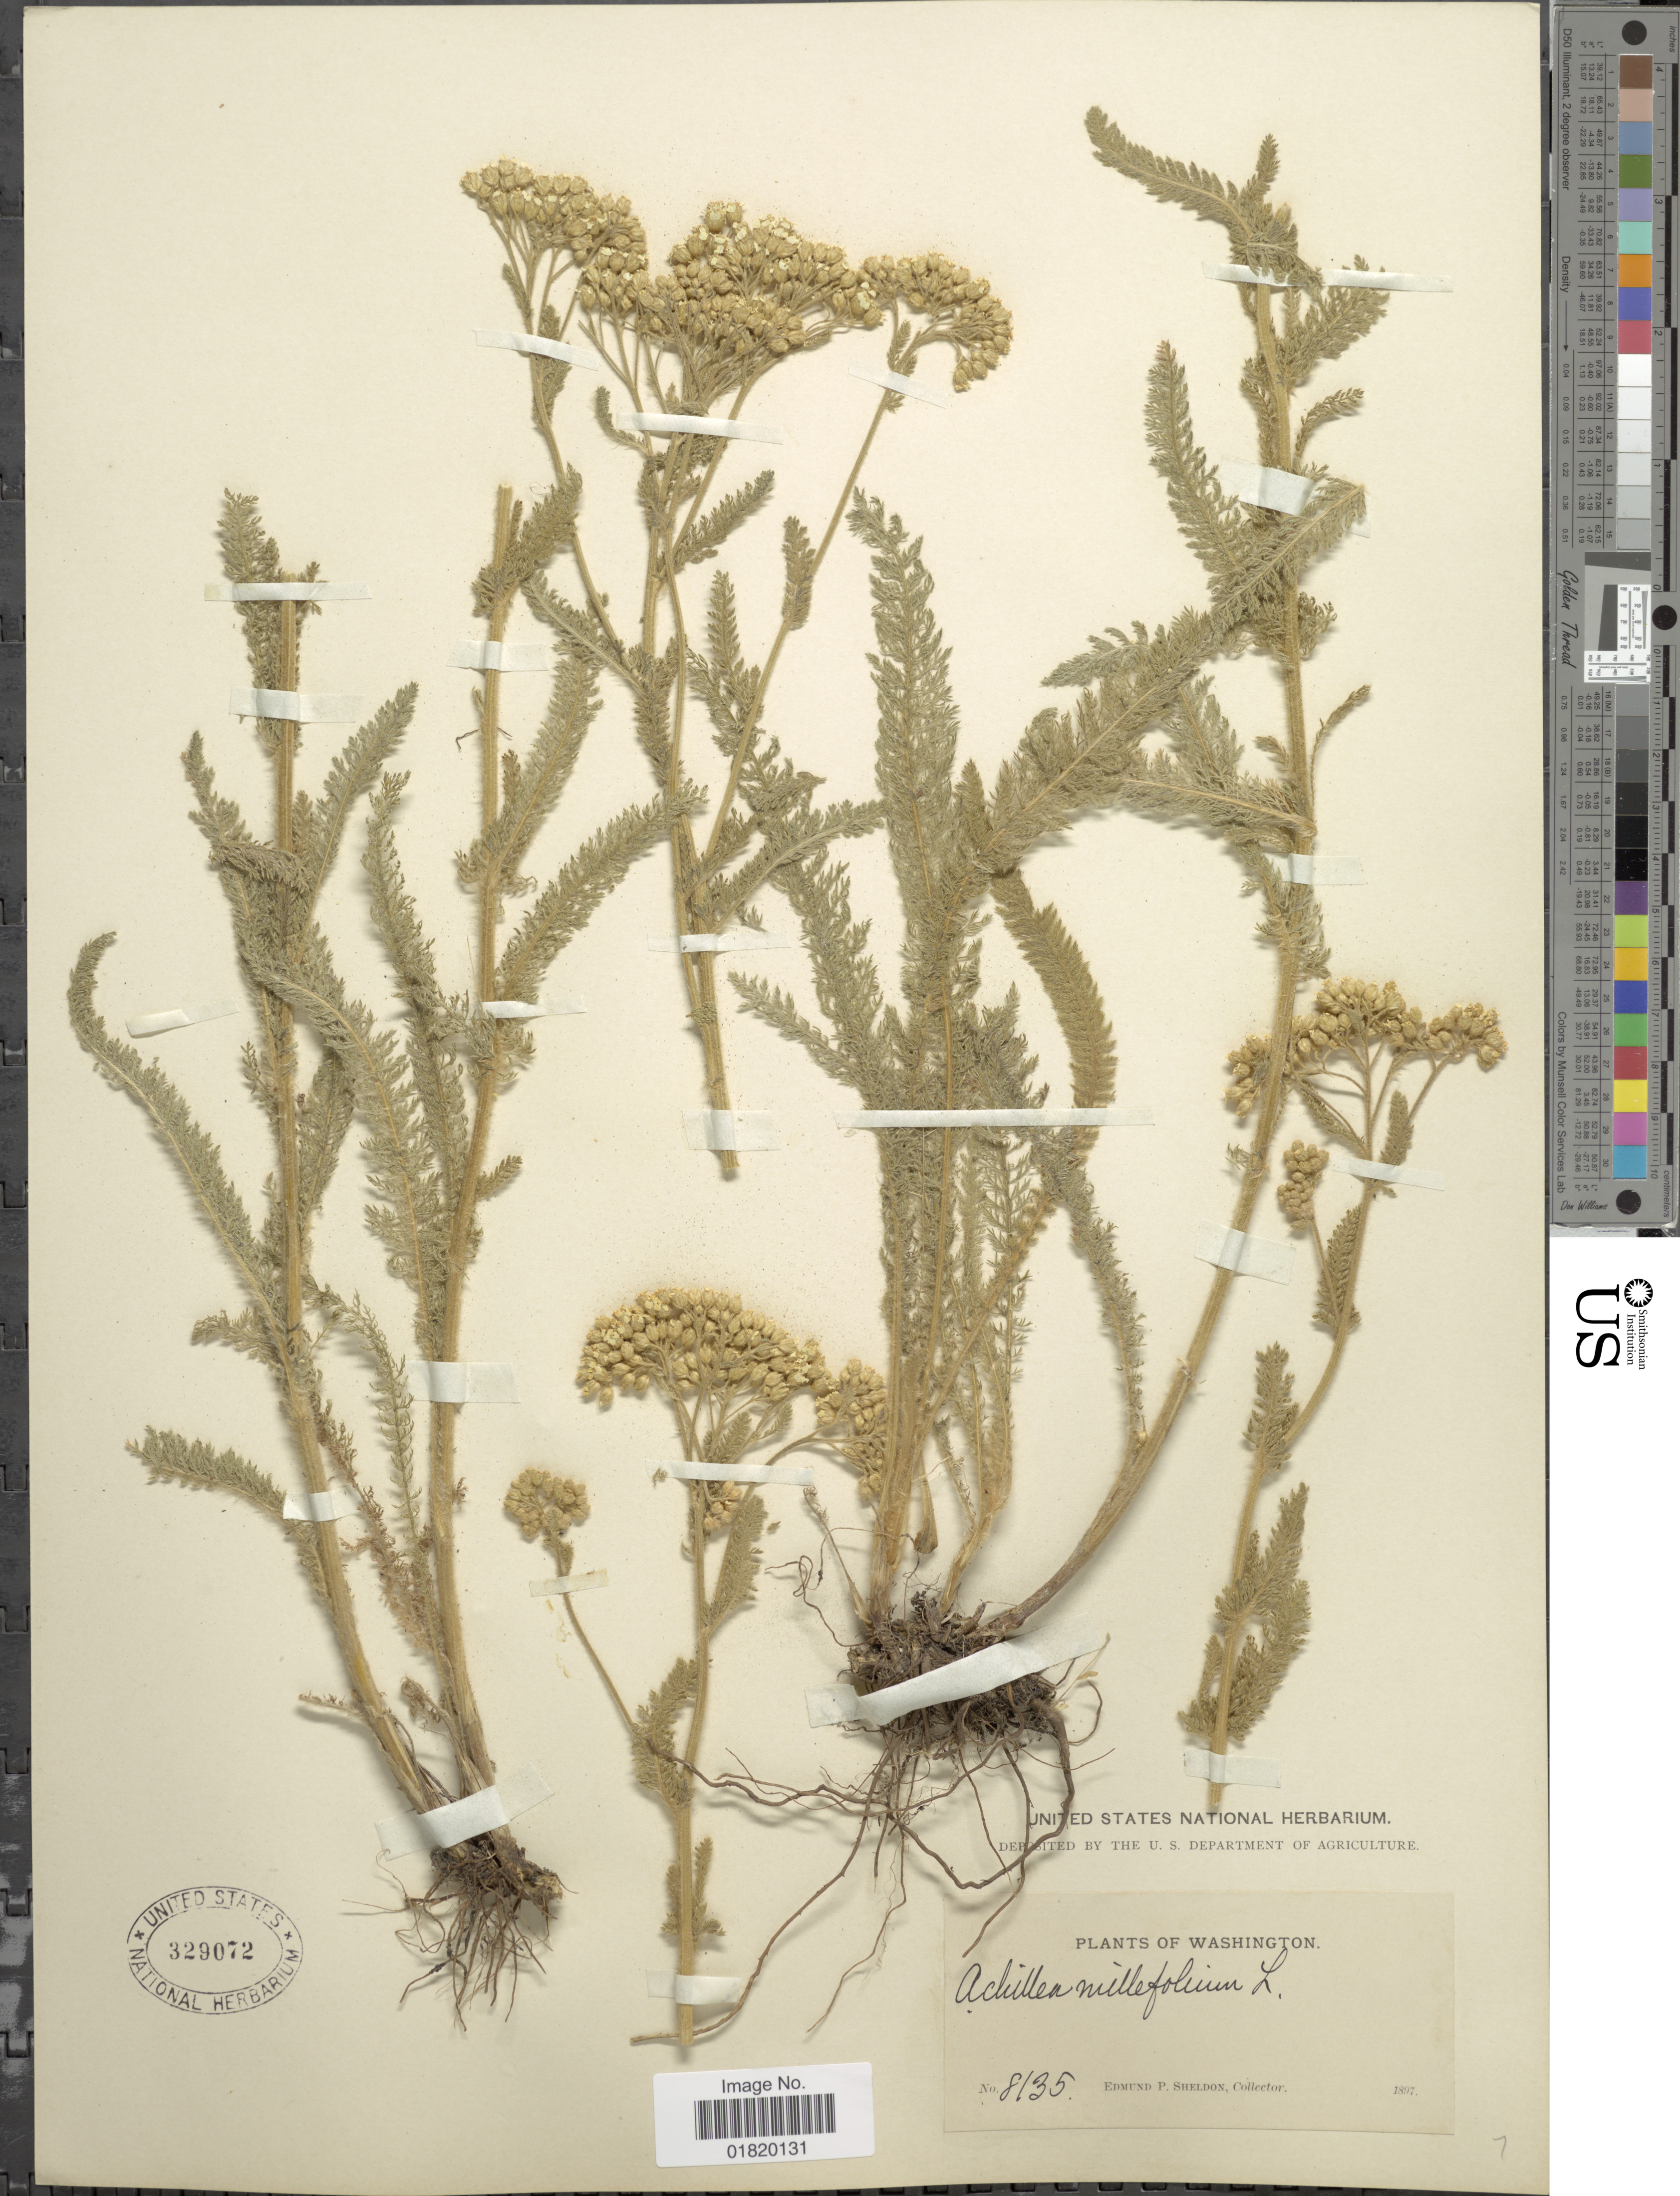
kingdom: Plantae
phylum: Tracheophyta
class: Magnoliopsida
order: Asterales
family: Asteraceae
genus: Achillea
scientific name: Achillea lanulosa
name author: Nutt.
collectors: E. P. Sheldon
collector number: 8135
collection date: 1897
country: United States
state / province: Washington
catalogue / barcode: US 329072